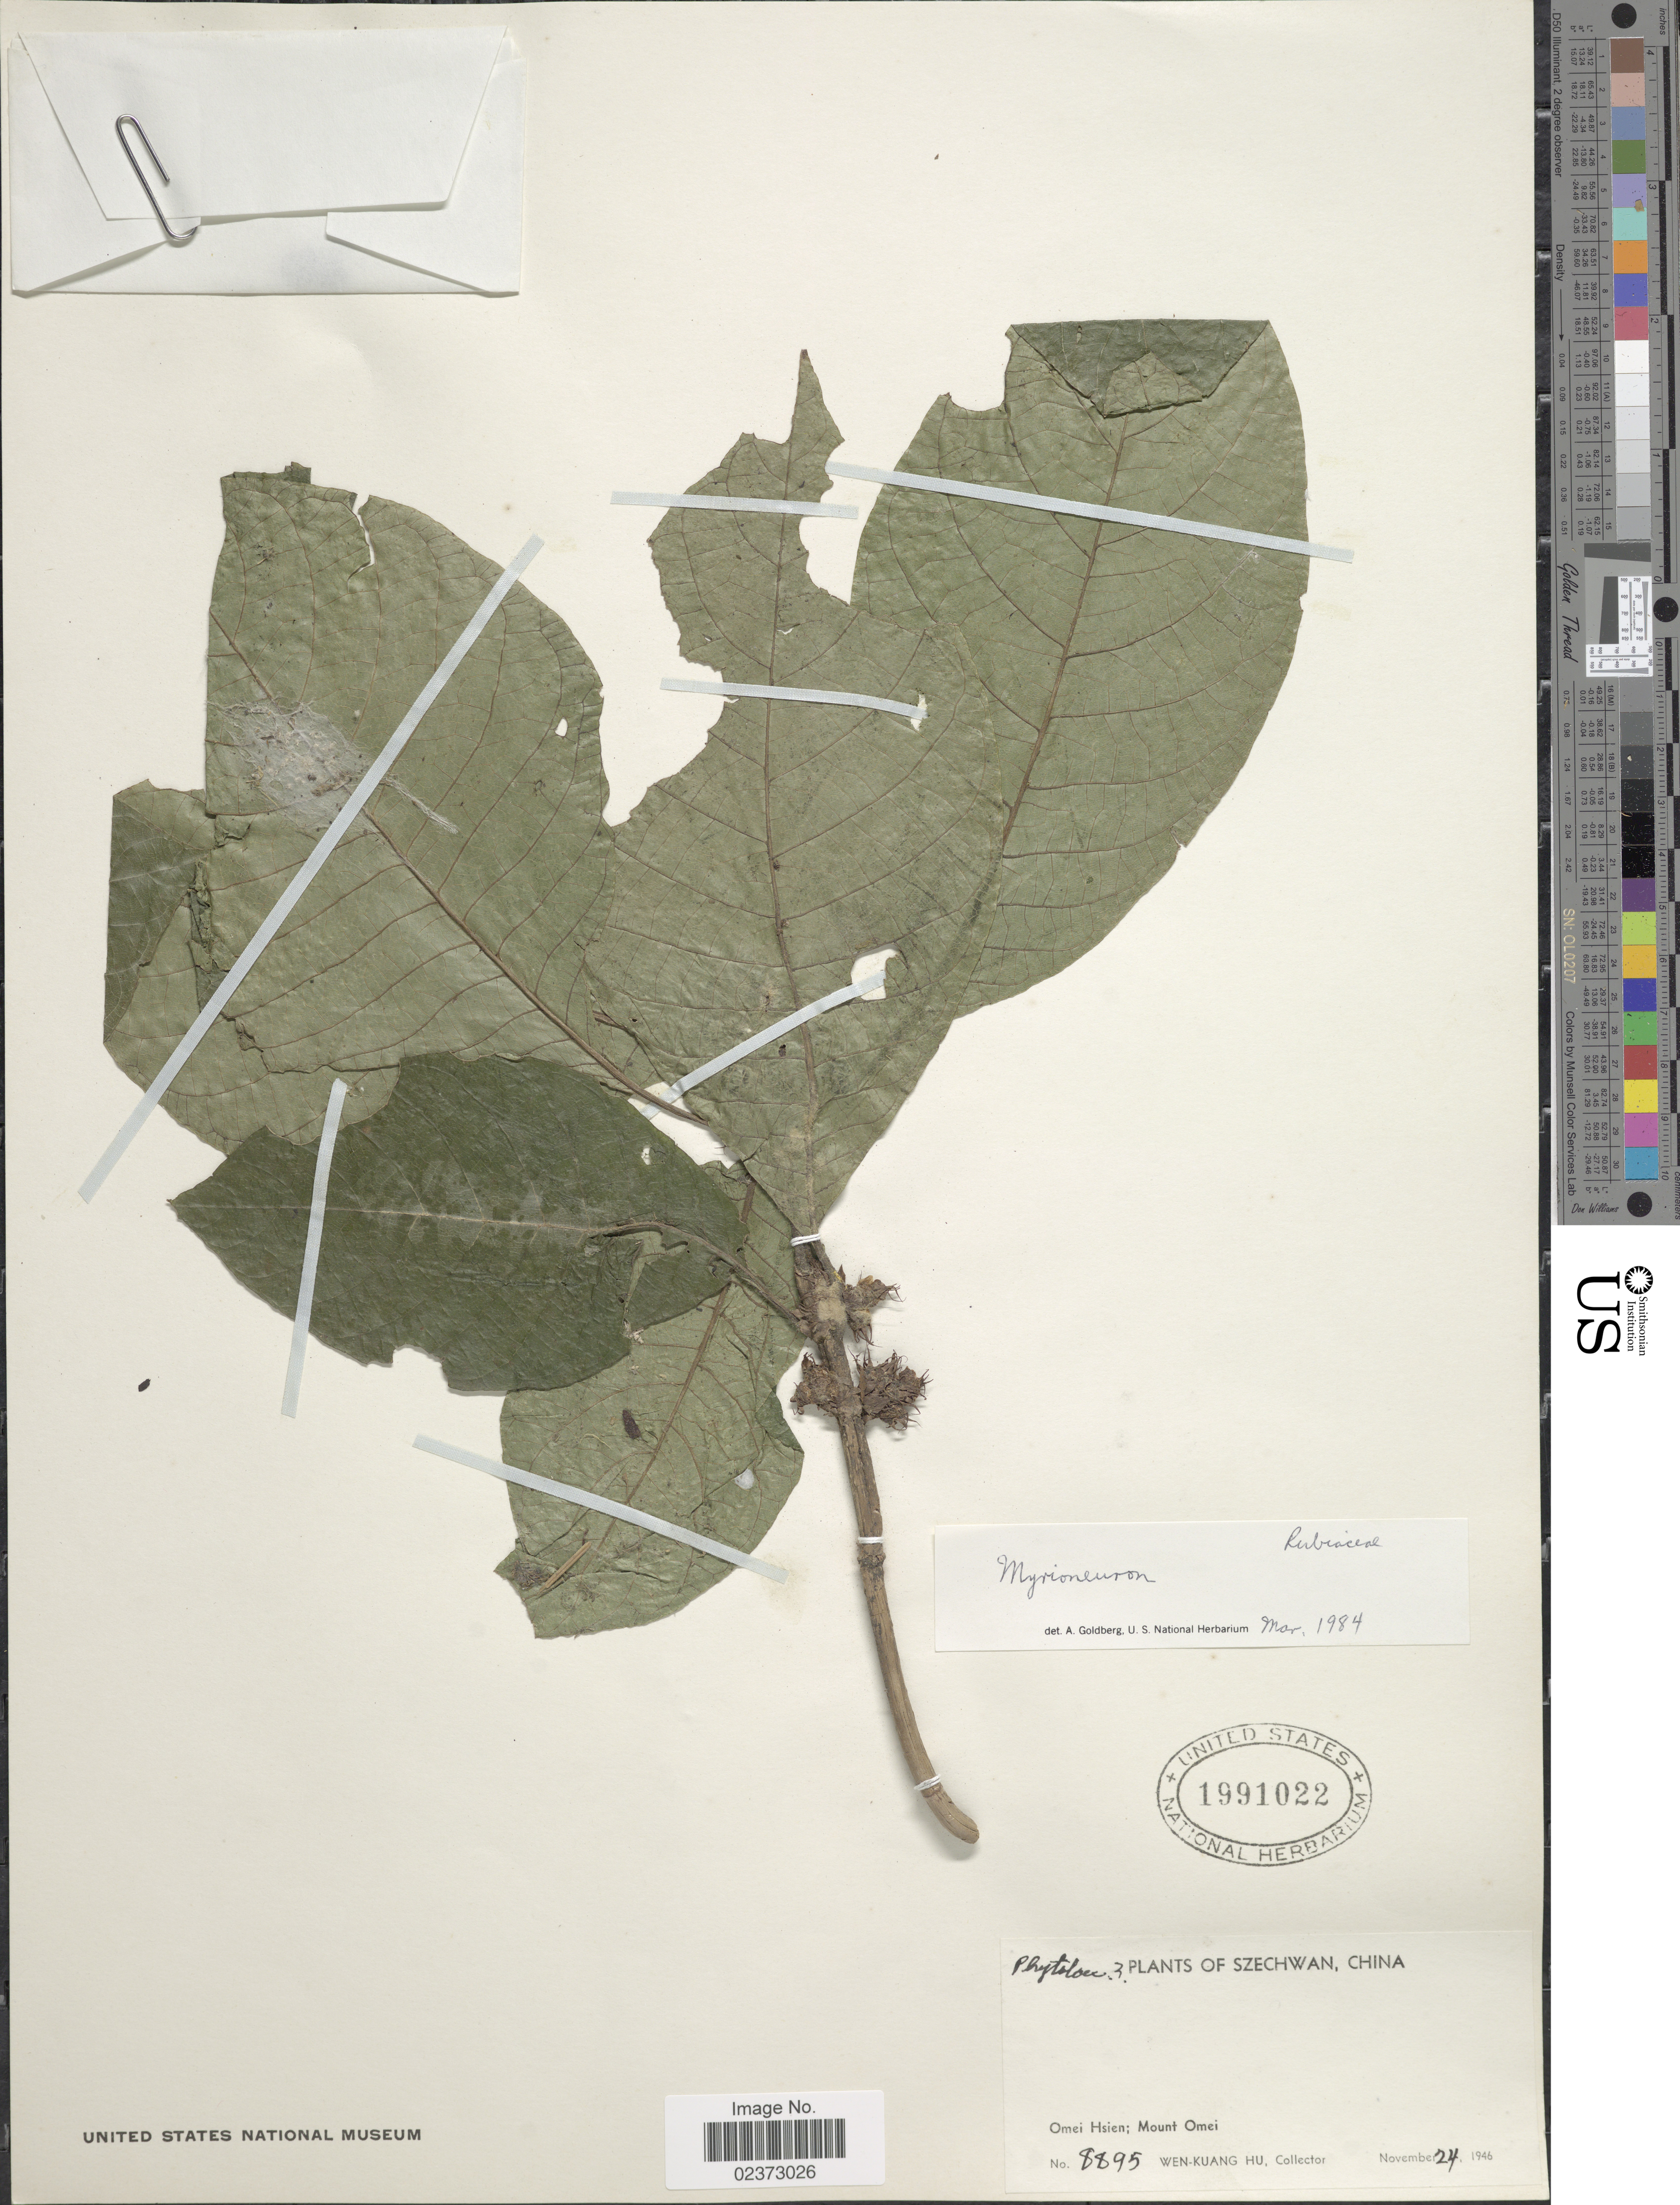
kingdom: Plantae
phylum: Tracheophyta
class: Magnoliopsida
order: Gentianales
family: Rubiaceae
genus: Mycetia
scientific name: Mycetia sp.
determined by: Strong, Mark T., (BOT), Smithsonian Institution - National Museum of Natural History (UNITED STATES)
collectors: W. K. Hu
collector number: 8895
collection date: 1946-11-24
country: China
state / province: Sichuan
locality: Szechwan, China, Omei Hsien, Mount Omei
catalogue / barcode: US 1991022